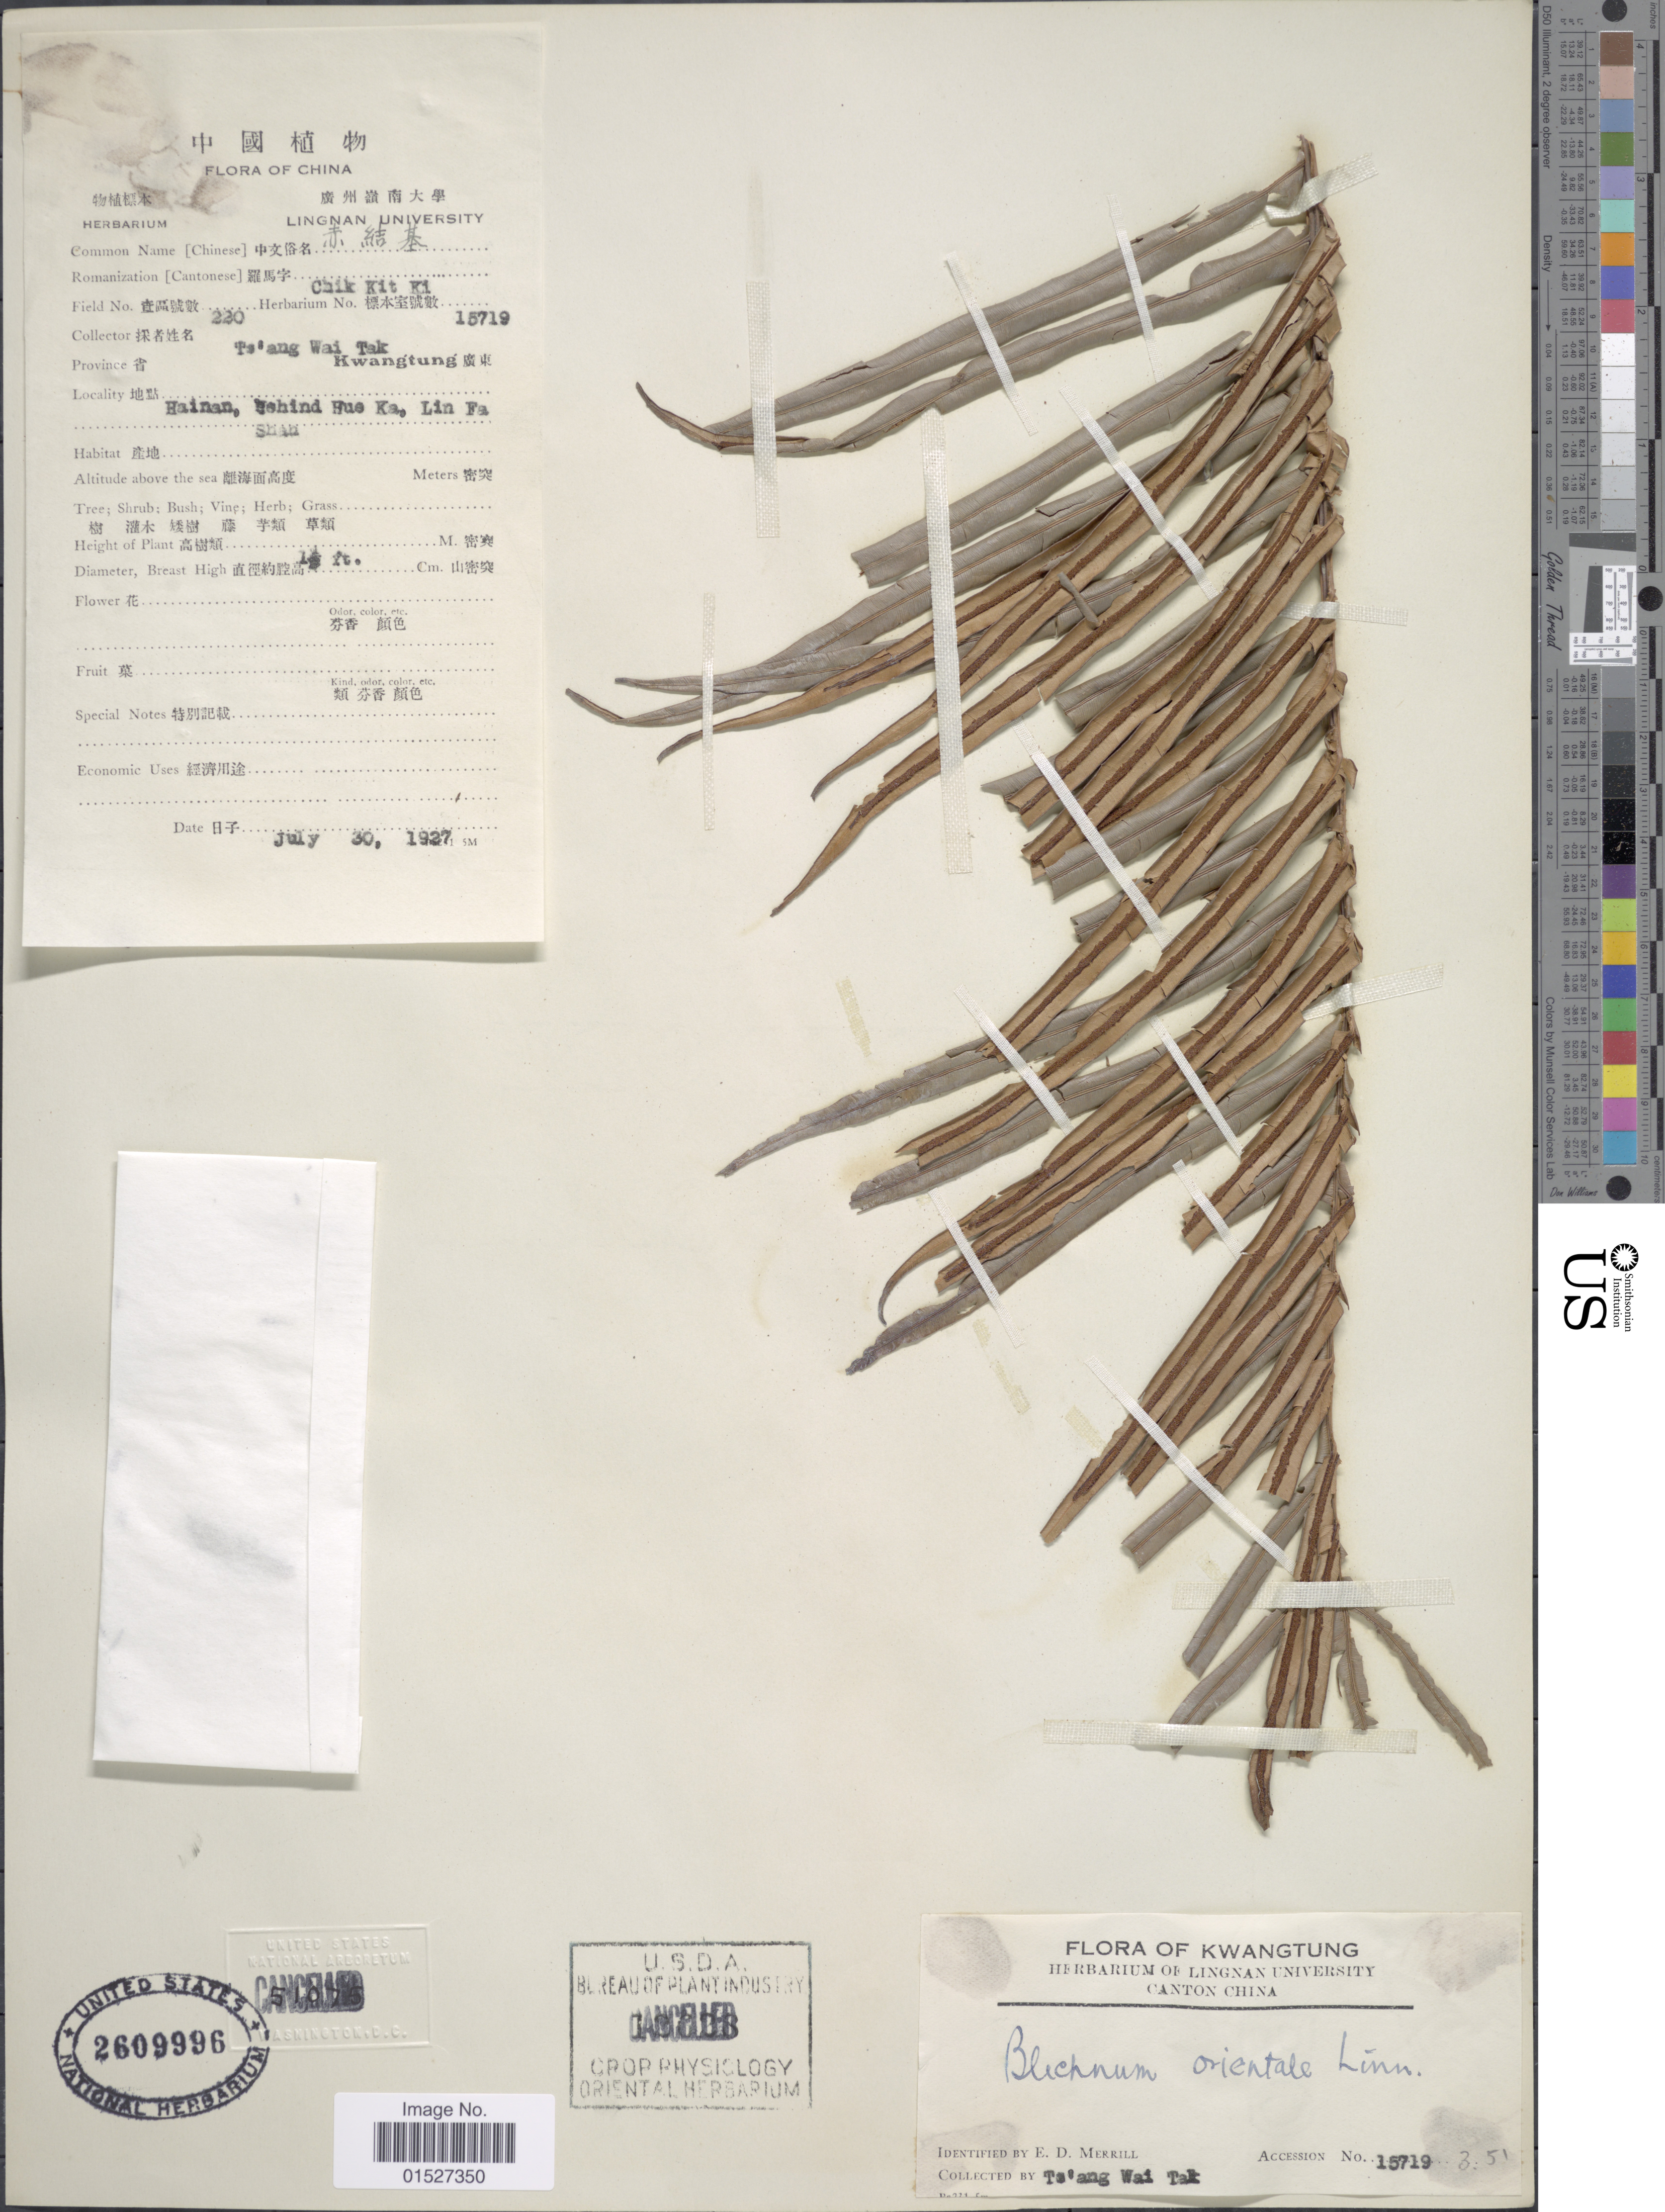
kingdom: Plantae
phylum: Tracheophyta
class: Polypodiopsida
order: Polypodiales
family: Blechnaceae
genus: Blechnum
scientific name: Blechnum orientale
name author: L.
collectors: W. T. Tsang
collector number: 220/15719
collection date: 1927-07-30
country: China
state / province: Guangdong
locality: Kwangtung. Hainan, behind Hue Ka, Lin Fa Shan.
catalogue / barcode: US 2609996